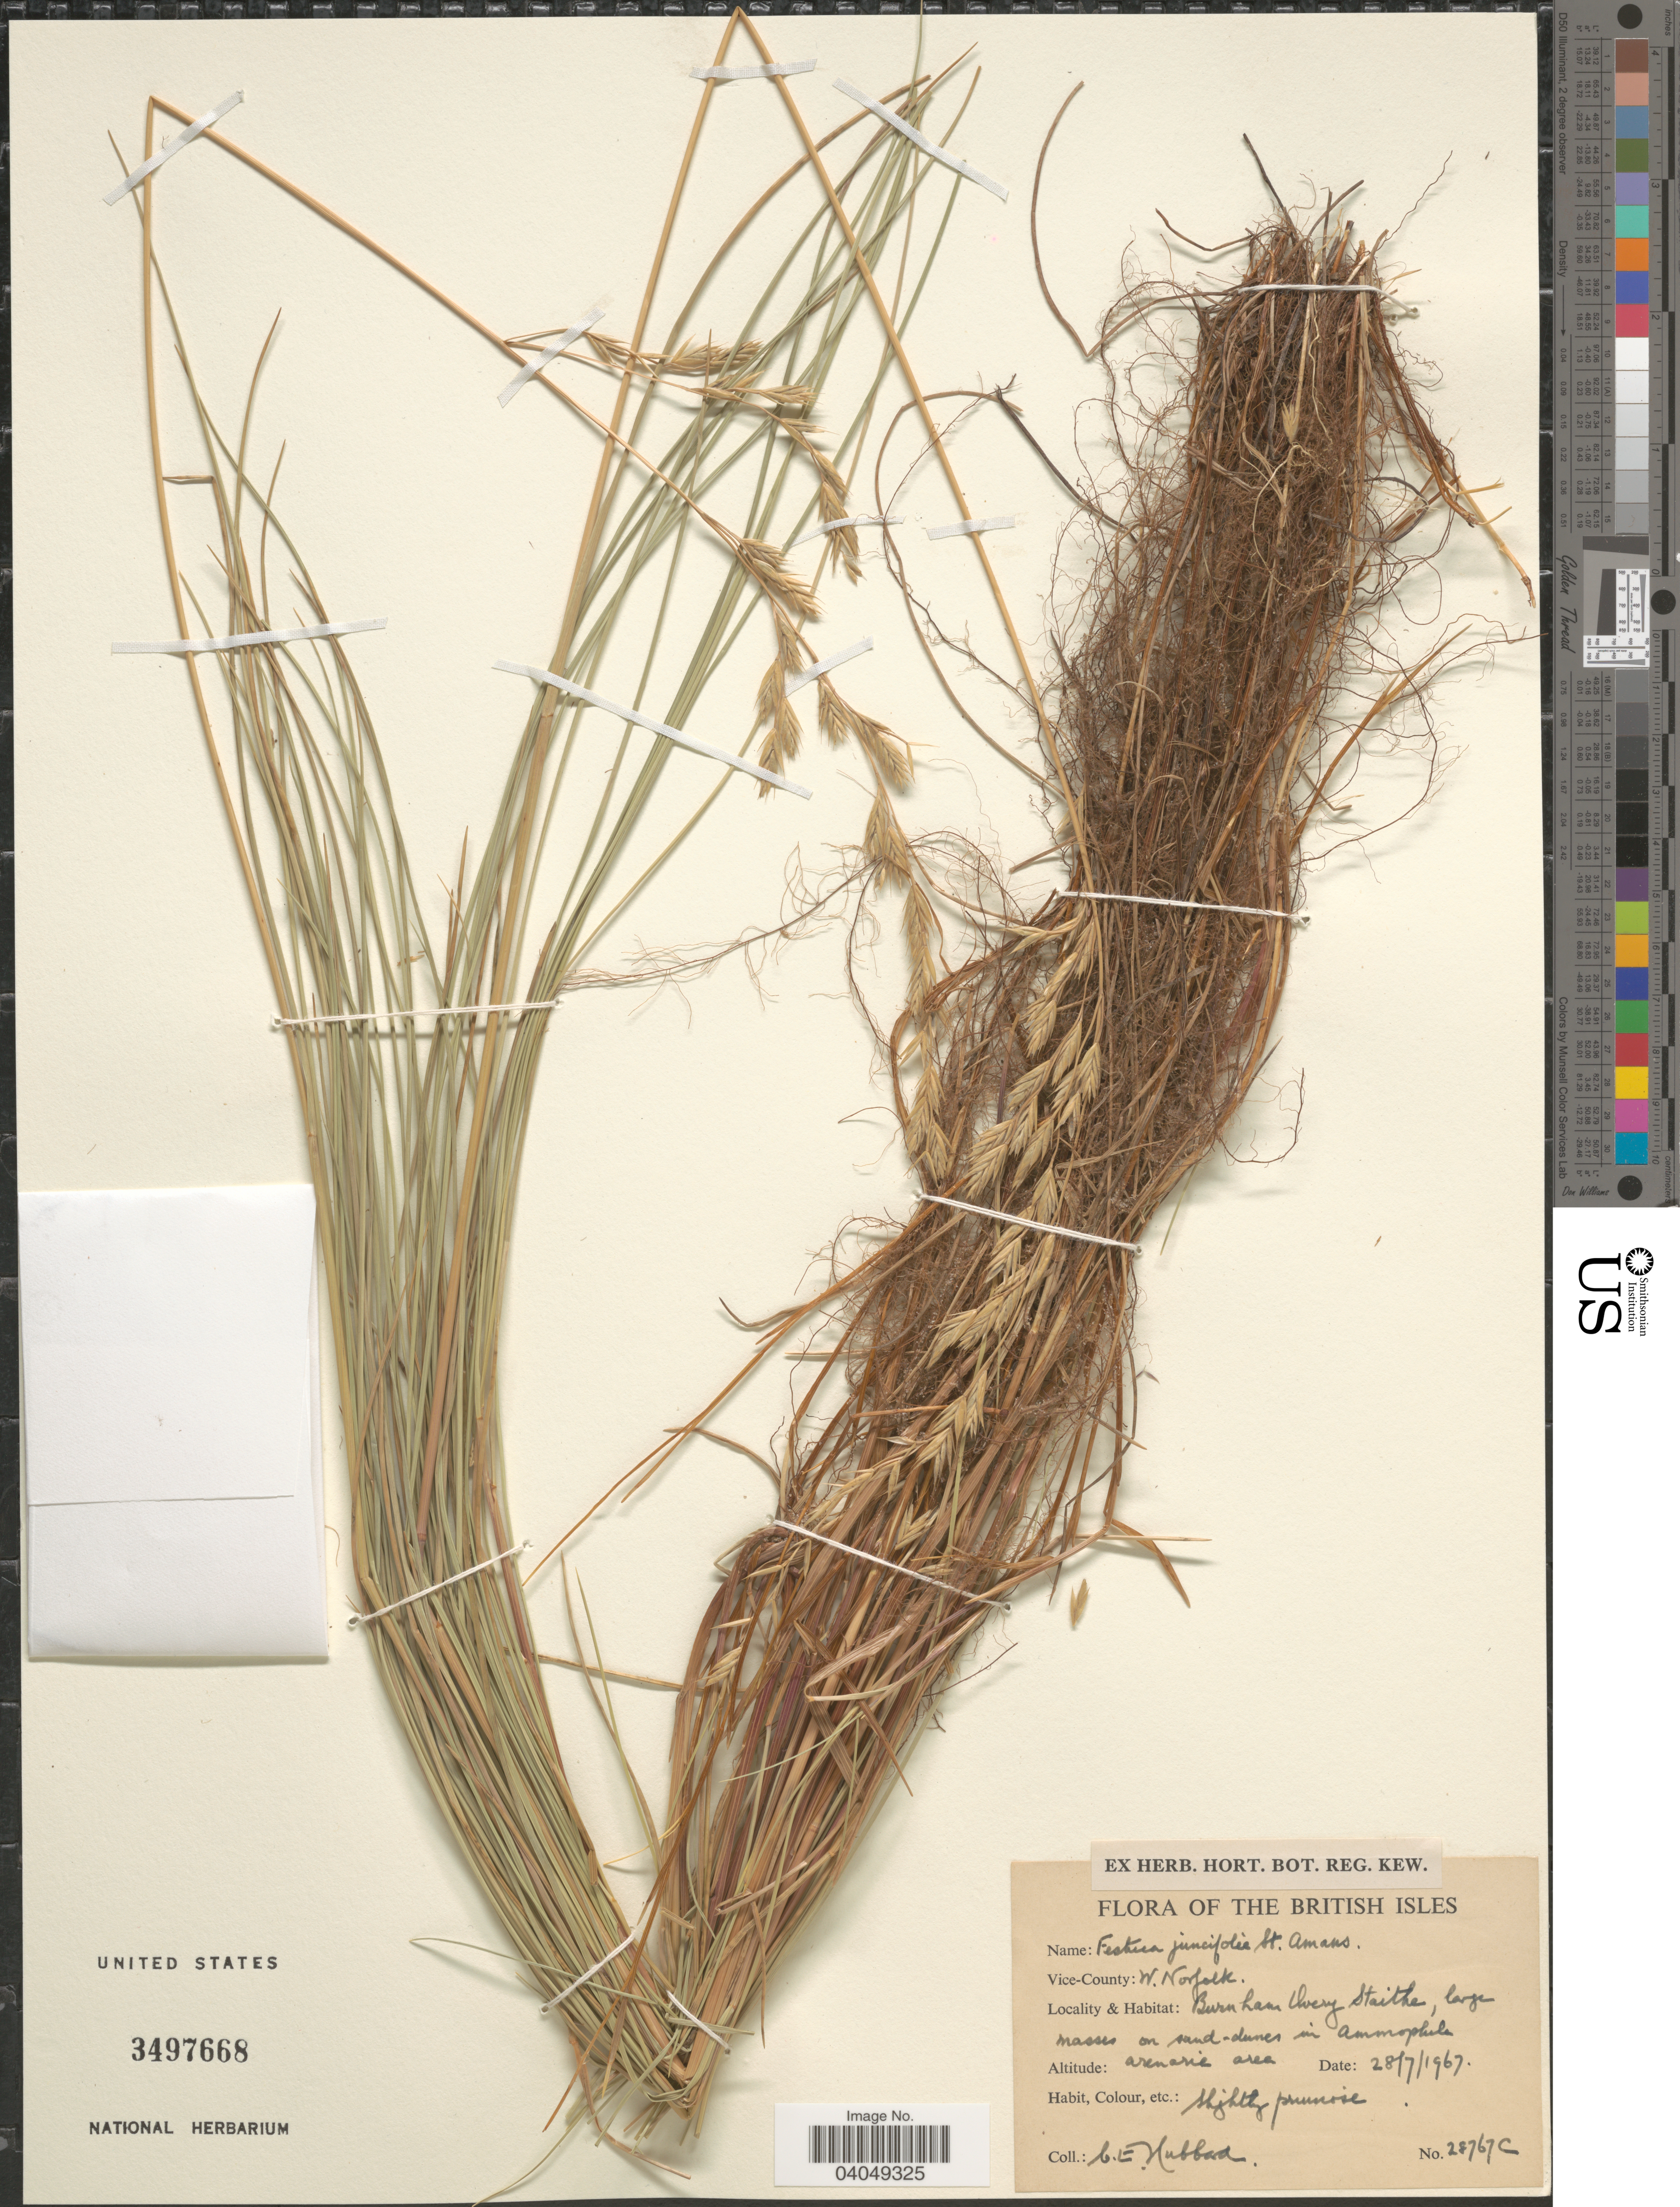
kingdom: Plantae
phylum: Tracheophyta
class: Liliopsida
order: Poales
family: Poaceae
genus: Festuca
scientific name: Festuca juncifolia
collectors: C. E. Hubbard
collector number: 28767C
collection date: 1967-07-28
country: United Kingdom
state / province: England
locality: The British Isles. Vice-County: W. Norfolk. Burnham Overy Staithe.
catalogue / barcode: US 3497668